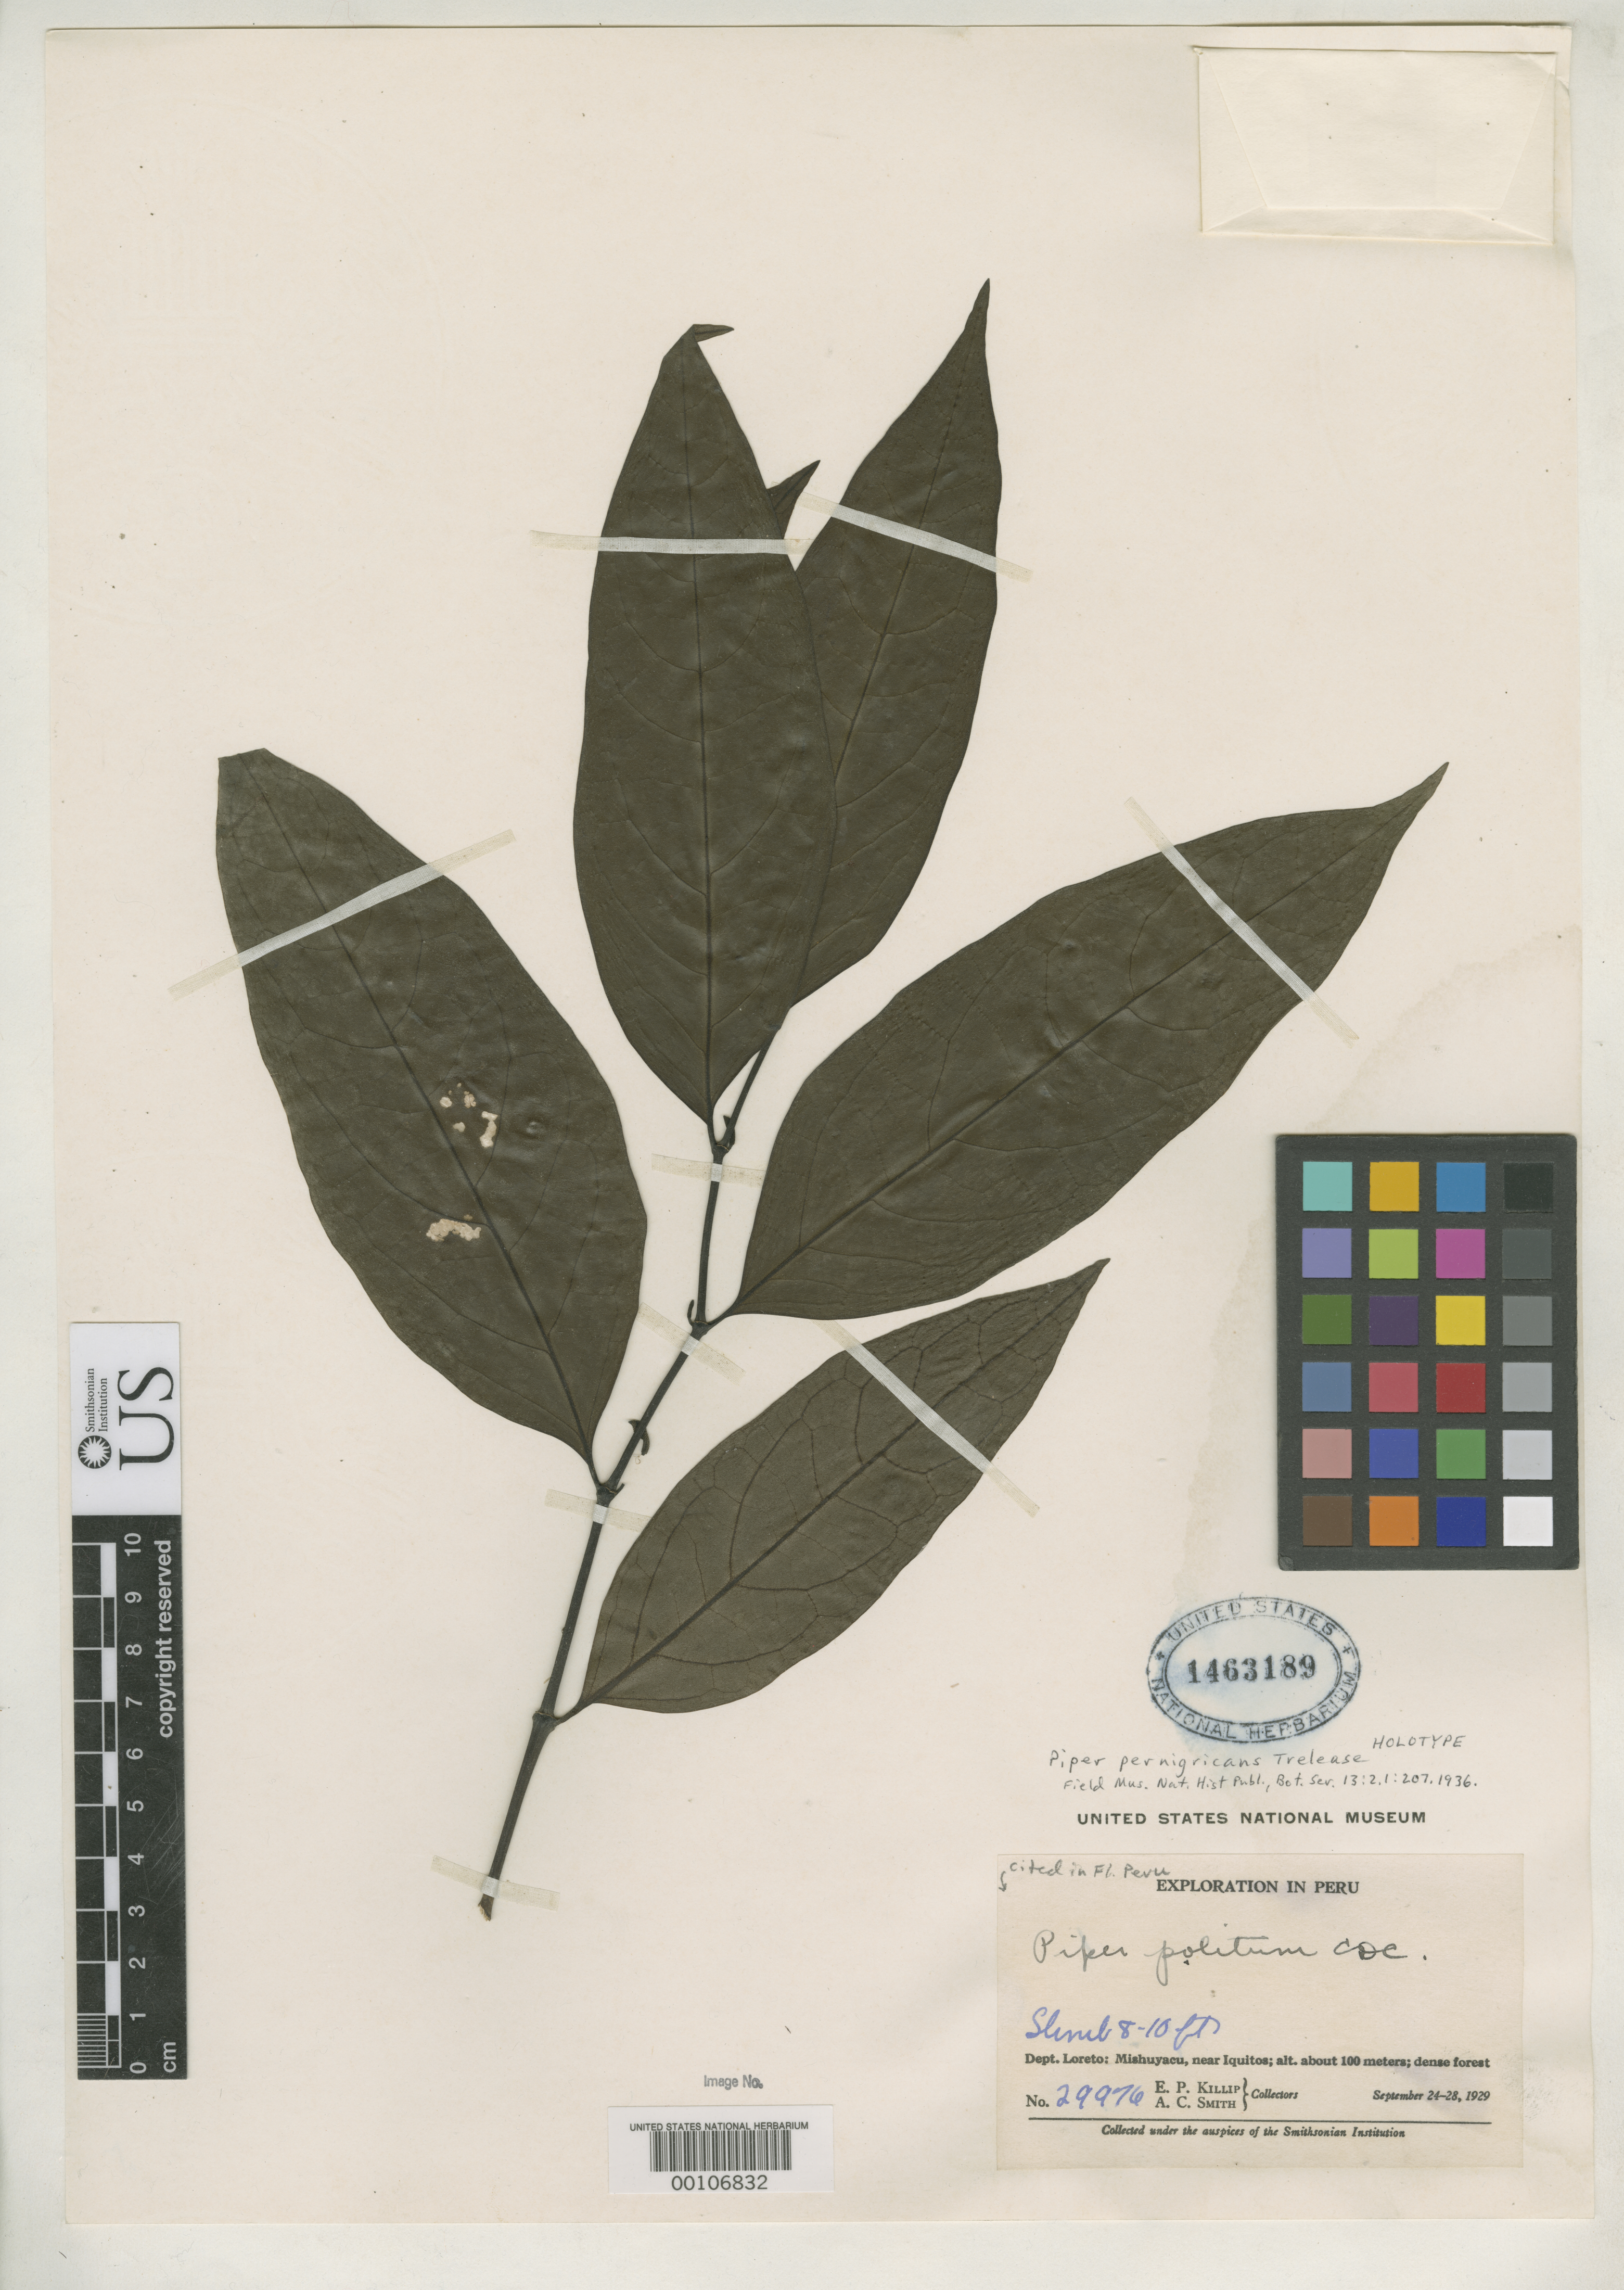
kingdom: Plantae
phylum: Tracheophyta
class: Magnoliopsida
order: Piperales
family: Piperaceae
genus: Piper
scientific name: Piper pernigricans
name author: Trel.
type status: Holotype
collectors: E. P. Killip & A. C. Smith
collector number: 29976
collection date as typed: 24 Sep 1929 to 28 Sep 1929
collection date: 1929-09-24/1929-09-28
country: Peru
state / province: Loreto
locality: Mishuyacu, near Iquitos.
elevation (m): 100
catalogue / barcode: US 1463189